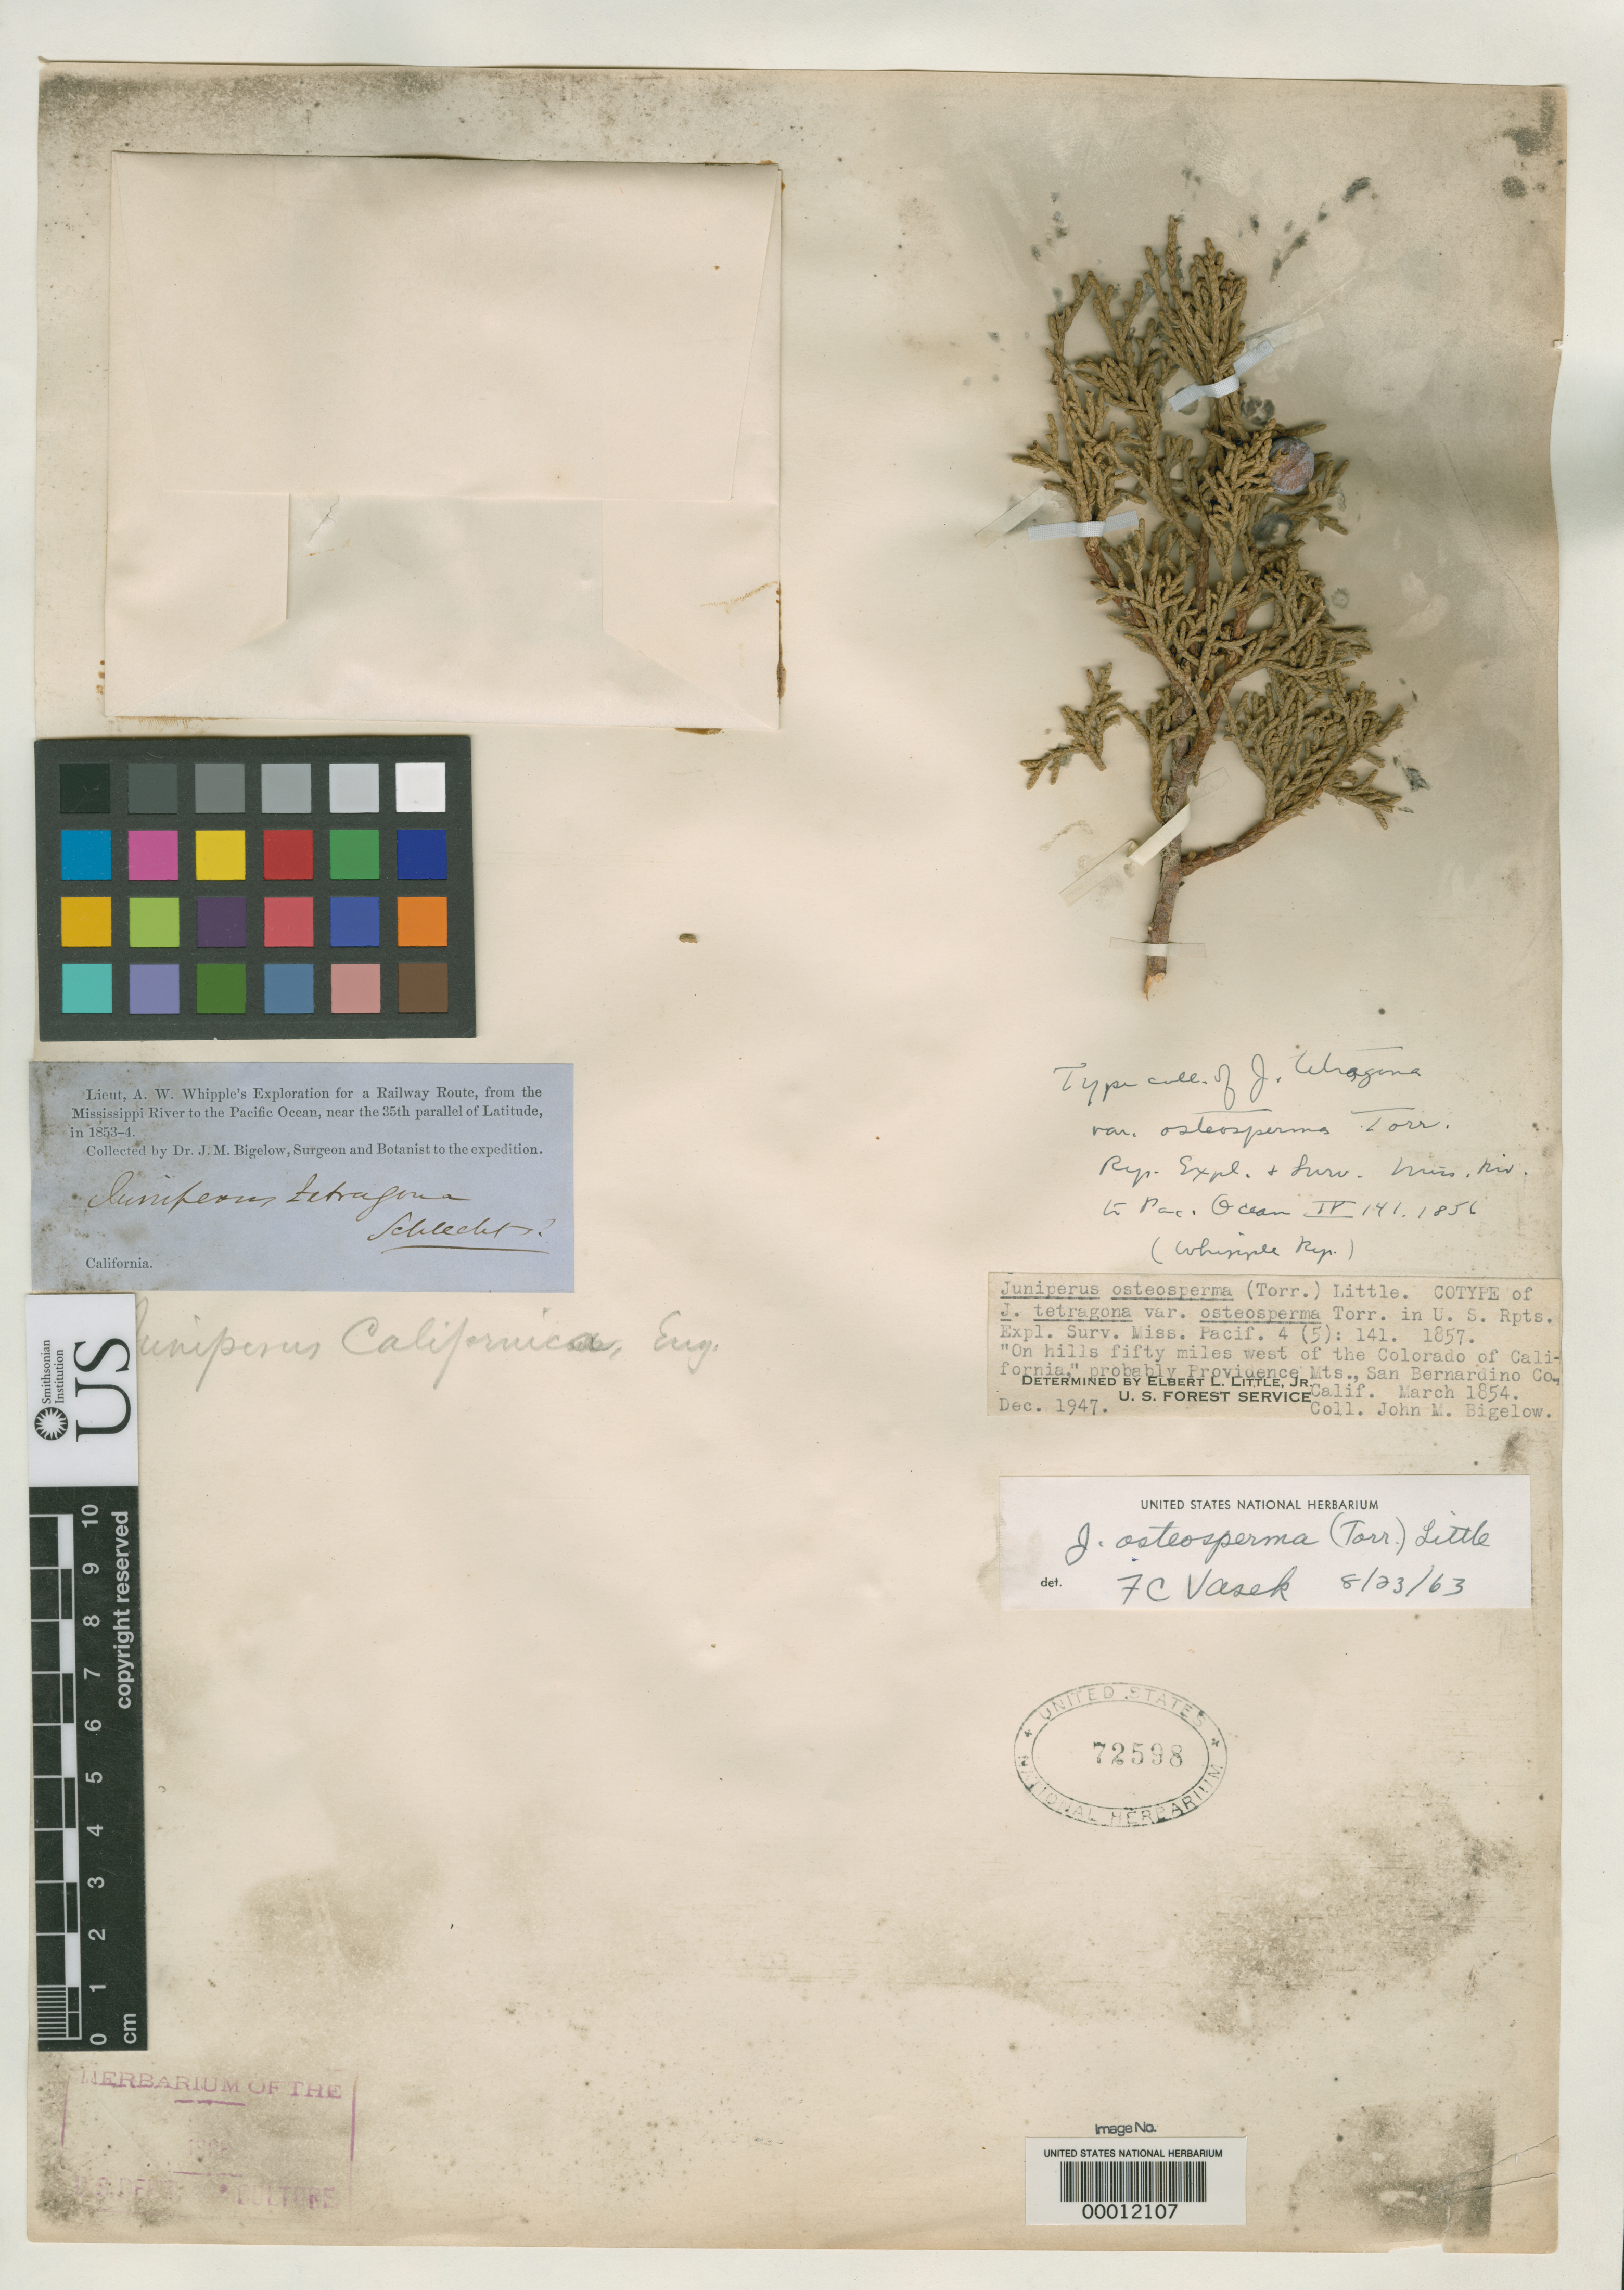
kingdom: Plantae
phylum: Tracheophyta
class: Pinopsida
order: Pinales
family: Cupressaceae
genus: Juniperus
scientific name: Juniperus tetragona var. osteosperma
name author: Torr.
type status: Isolectotype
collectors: J. M. Bigelow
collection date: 1853/1854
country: United States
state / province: California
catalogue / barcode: US 72598